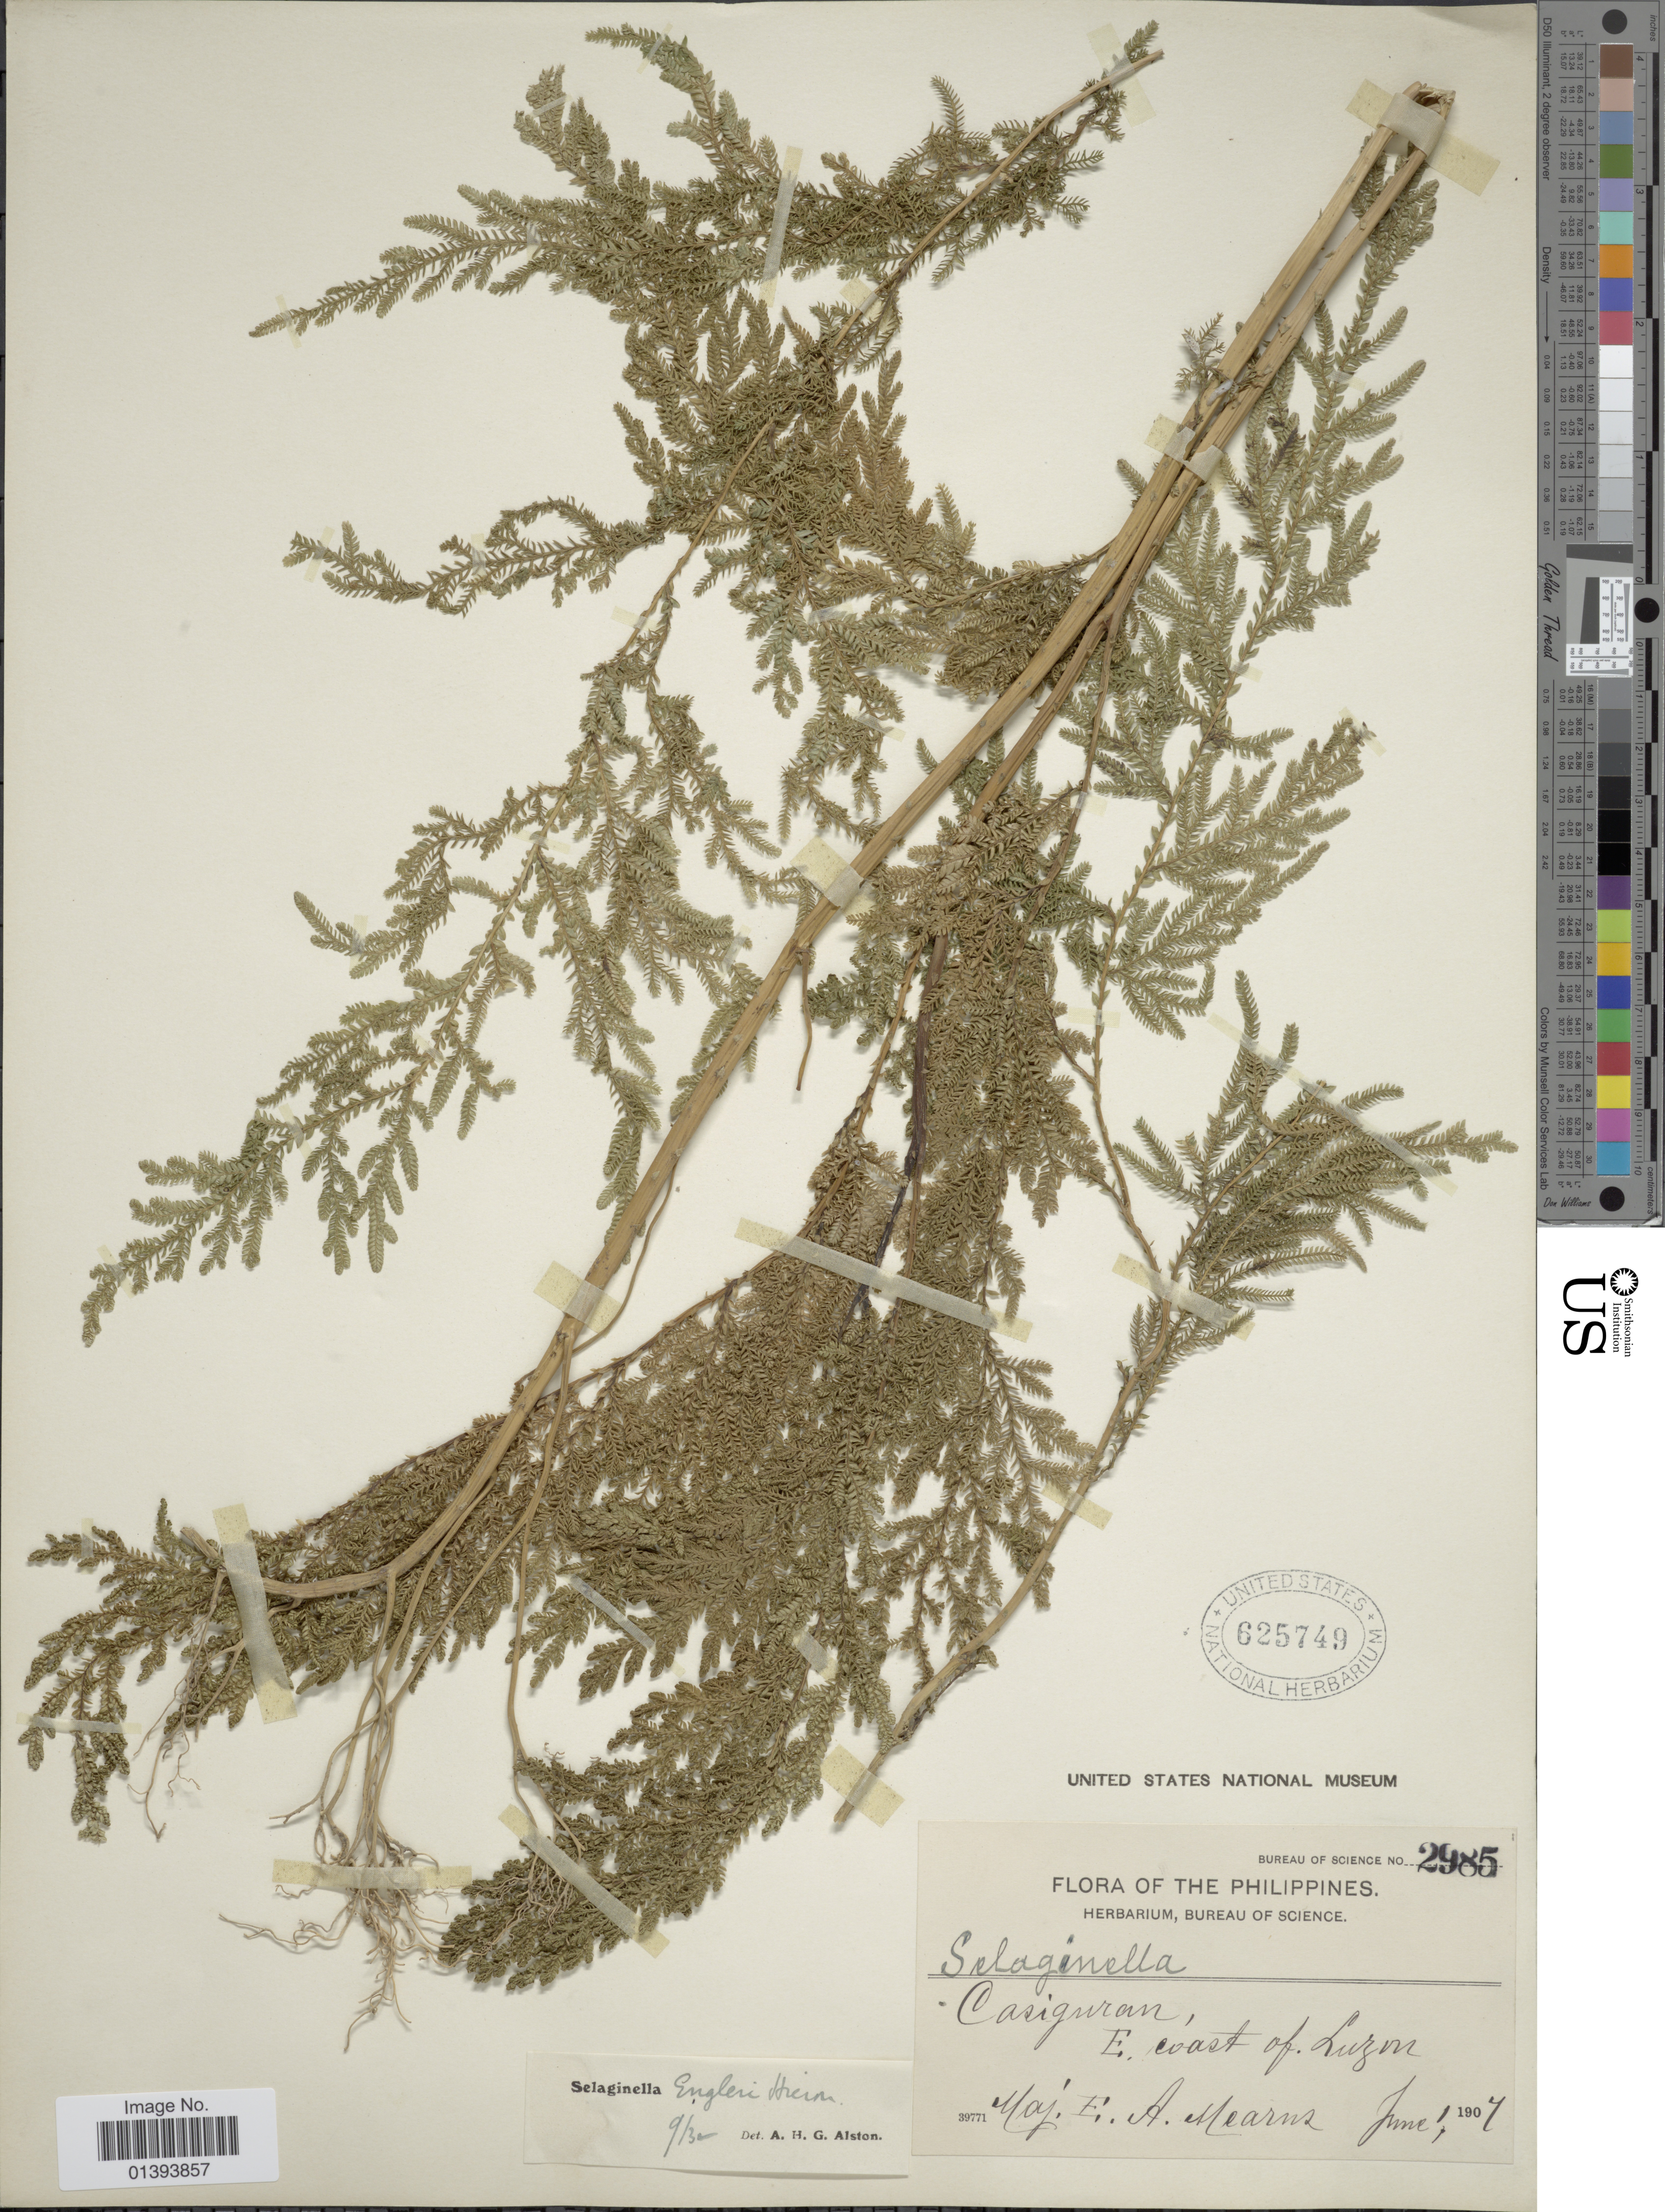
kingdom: Plantae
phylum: Tracheophyta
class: Lycopodiopsida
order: Selaginellales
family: Selaginellaceae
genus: Selaginella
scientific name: Selaginella engleri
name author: Hieron.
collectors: E. A. Mearns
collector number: Bureau of Science 2985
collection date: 1907-06-01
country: Philippines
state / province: Central Luzon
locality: Casiguran, E. coast of Luzon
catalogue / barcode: US 625749